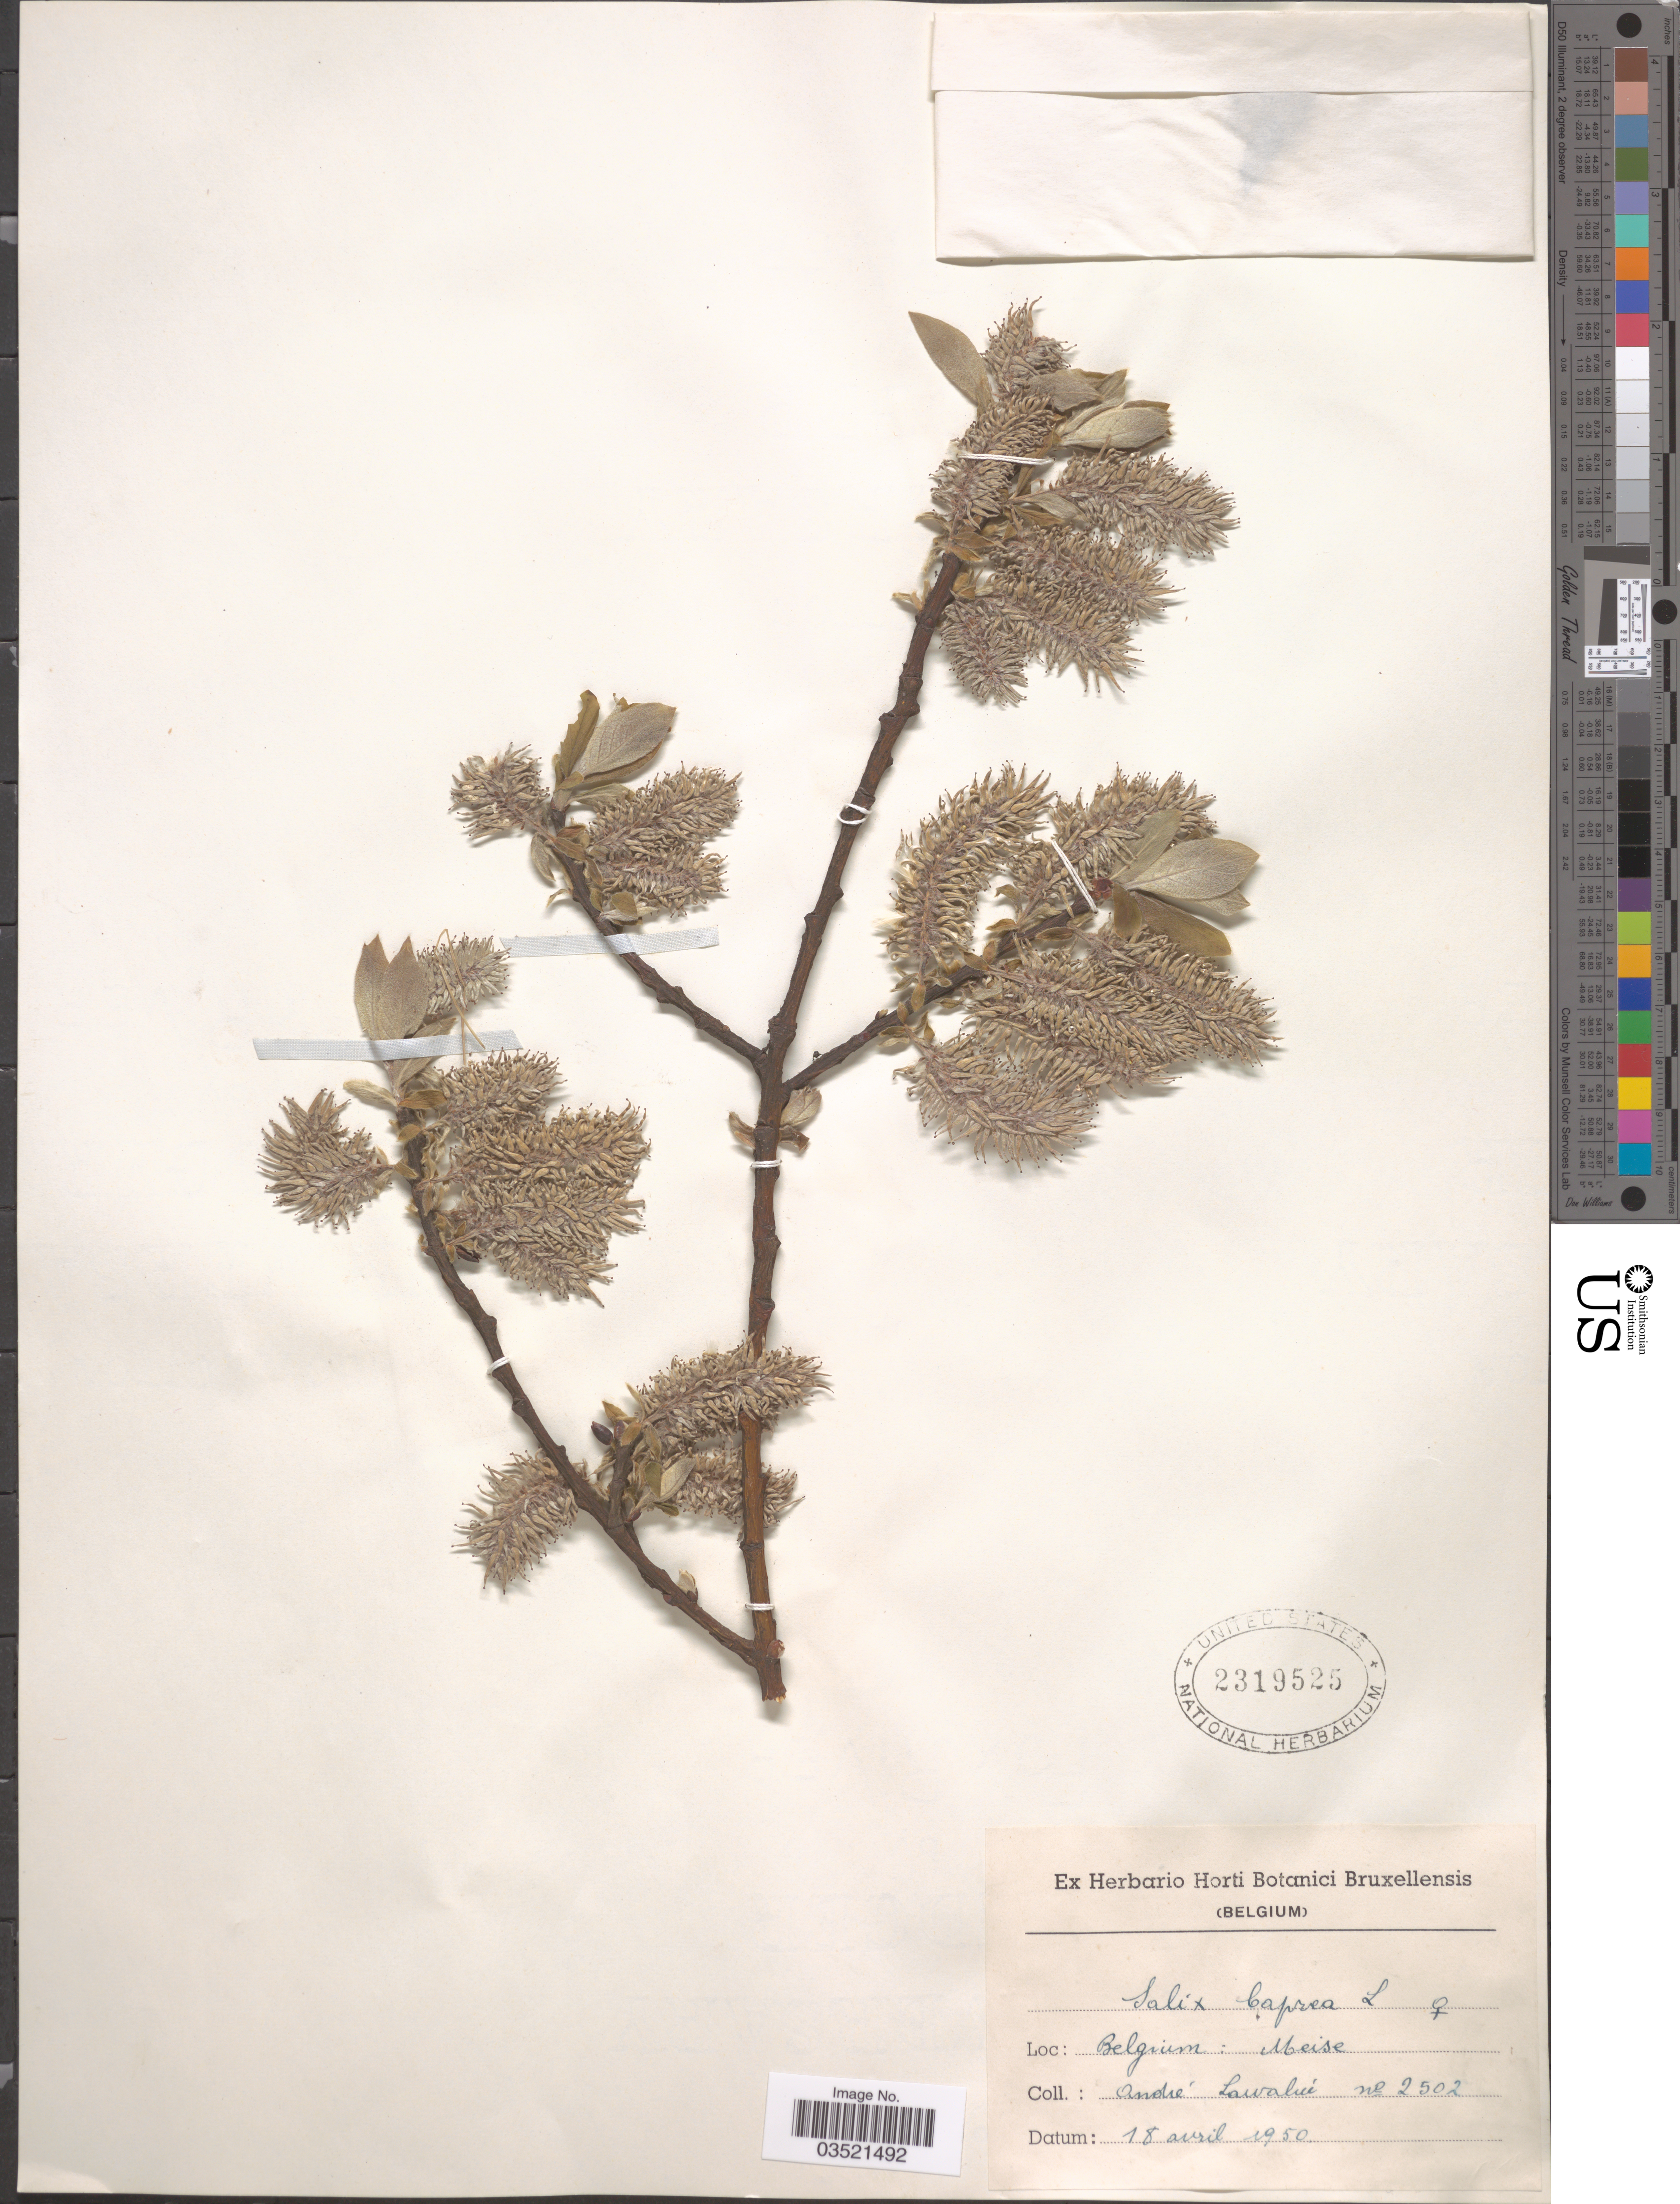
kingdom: Plantae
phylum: Tracheophyta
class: Magnoliopsida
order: Malpighiales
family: Salicaceae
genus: Salix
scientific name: Salix caprea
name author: L.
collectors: A. G. Lawalrée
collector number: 2502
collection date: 1950-04-18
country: Belgium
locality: Meise.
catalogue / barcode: US 2319525